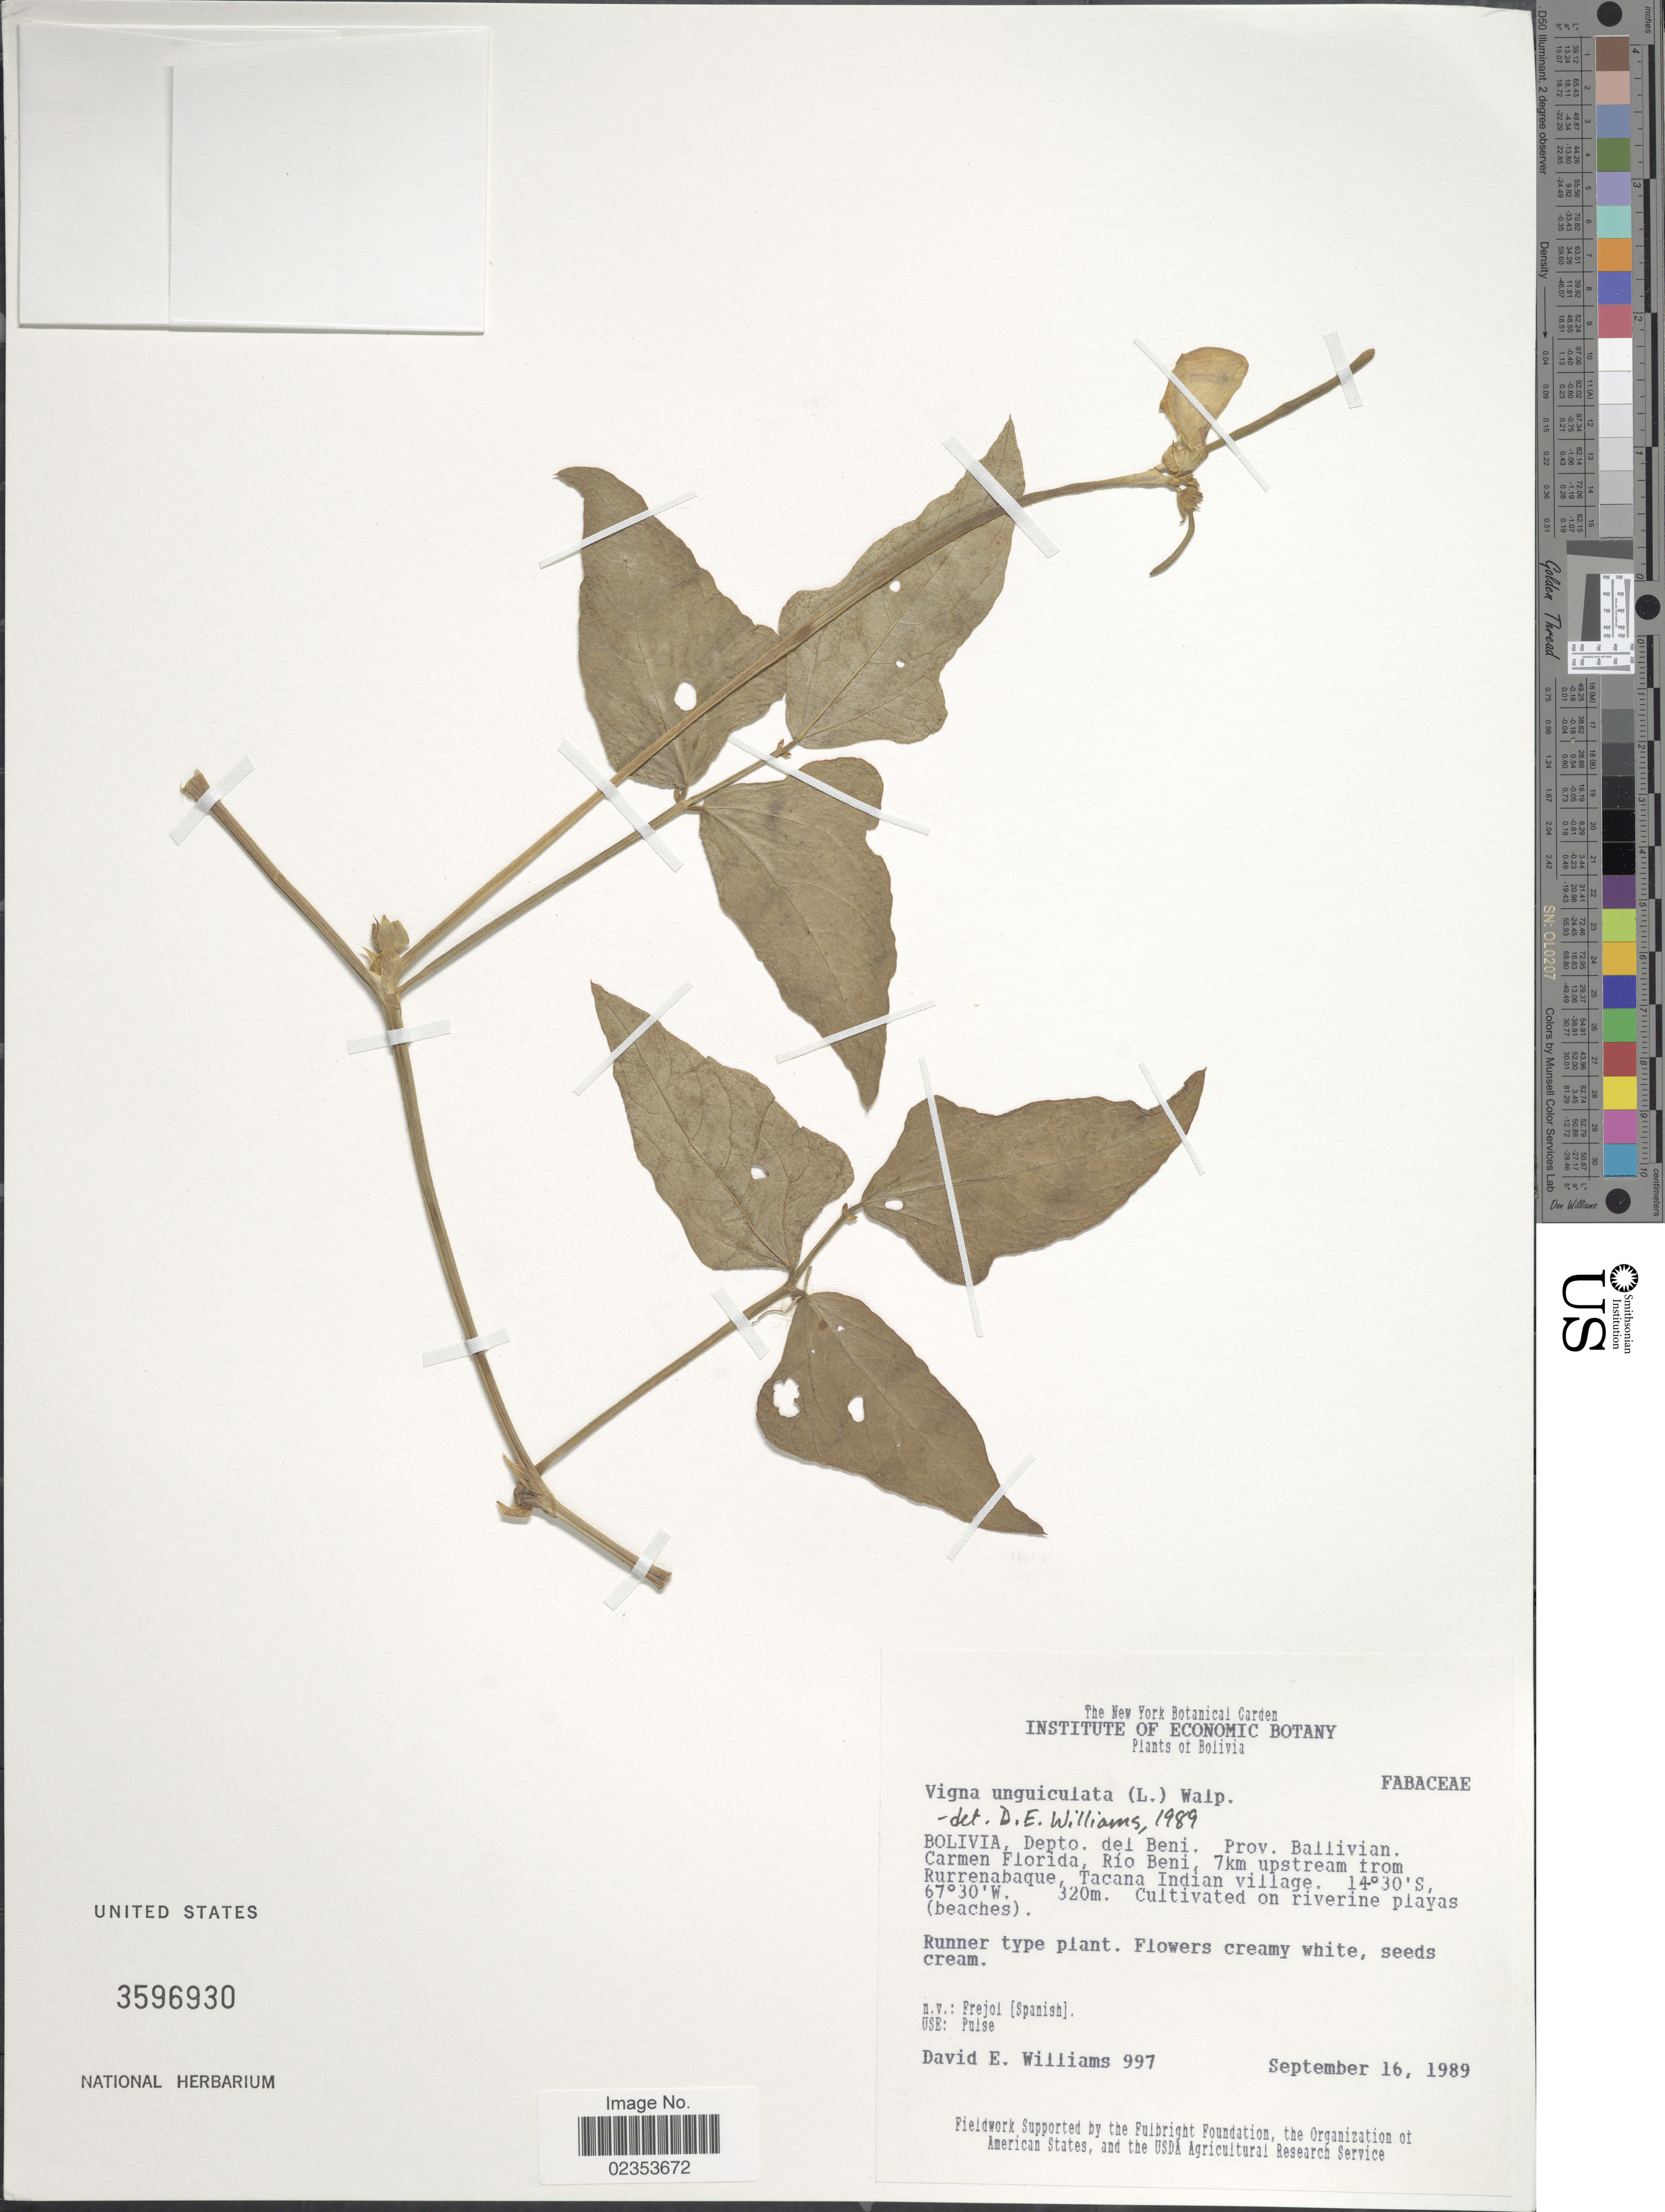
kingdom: Plantae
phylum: Tracheophyta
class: Magnoliopsida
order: Fabales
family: Fabaceae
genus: Vigna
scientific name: Vigna unguiculata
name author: (L.) Walp.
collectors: D. E. Williams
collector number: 997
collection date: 1989-09-16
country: Bolivia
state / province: Beni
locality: Depto. del Beni. Ballivian. Carmen Florida, Rio Beni, 7 km upstream from Rurrenabaque, Tacana Indian Village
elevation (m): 320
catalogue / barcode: US 3596930